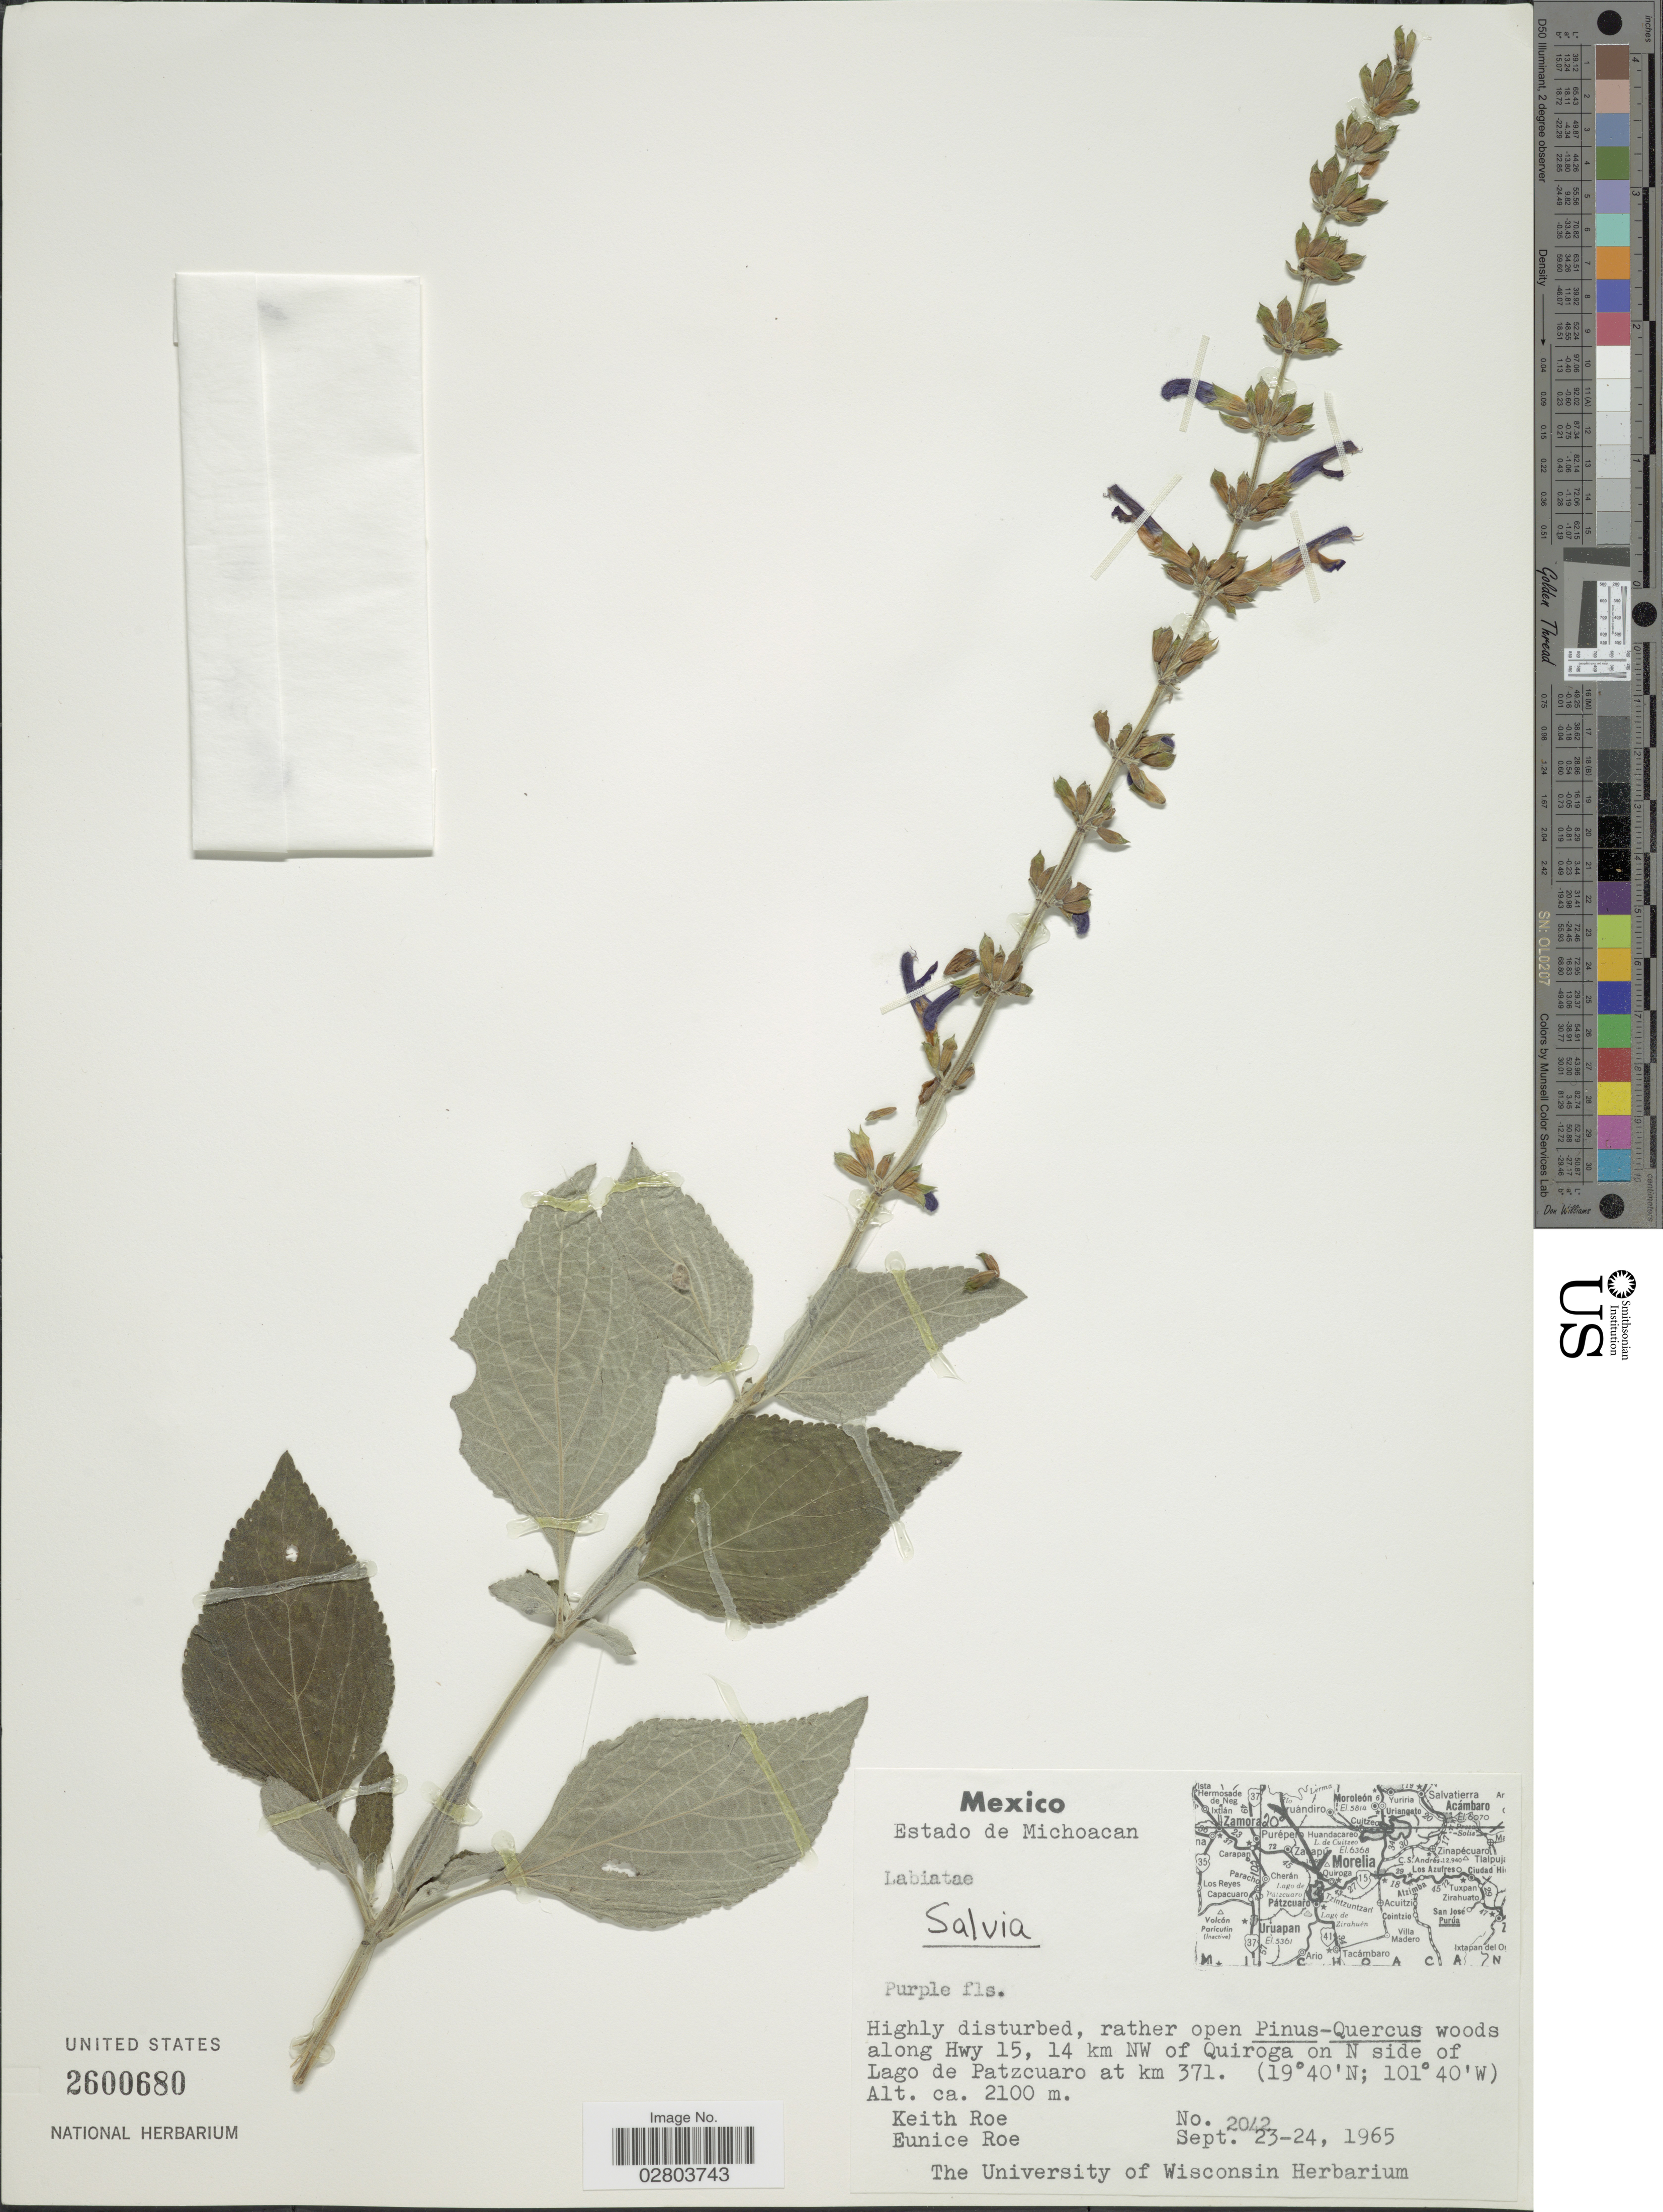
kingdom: Plantae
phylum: Tracheophyta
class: Magnoliopsida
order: Lamiales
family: Lamiaceae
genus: Salvia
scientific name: Salvia sp.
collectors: K. E. Roe & E. Roe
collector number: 2042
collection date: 1965-09-23/1965-09-24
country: Mexico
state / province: Michoacán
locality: Estado de Michoacan. Along Hwy 15, 14 km NW of Quiroga on N side of Lago de Patzcuaro at km 371.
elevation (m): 2100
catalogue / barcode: US 2600680